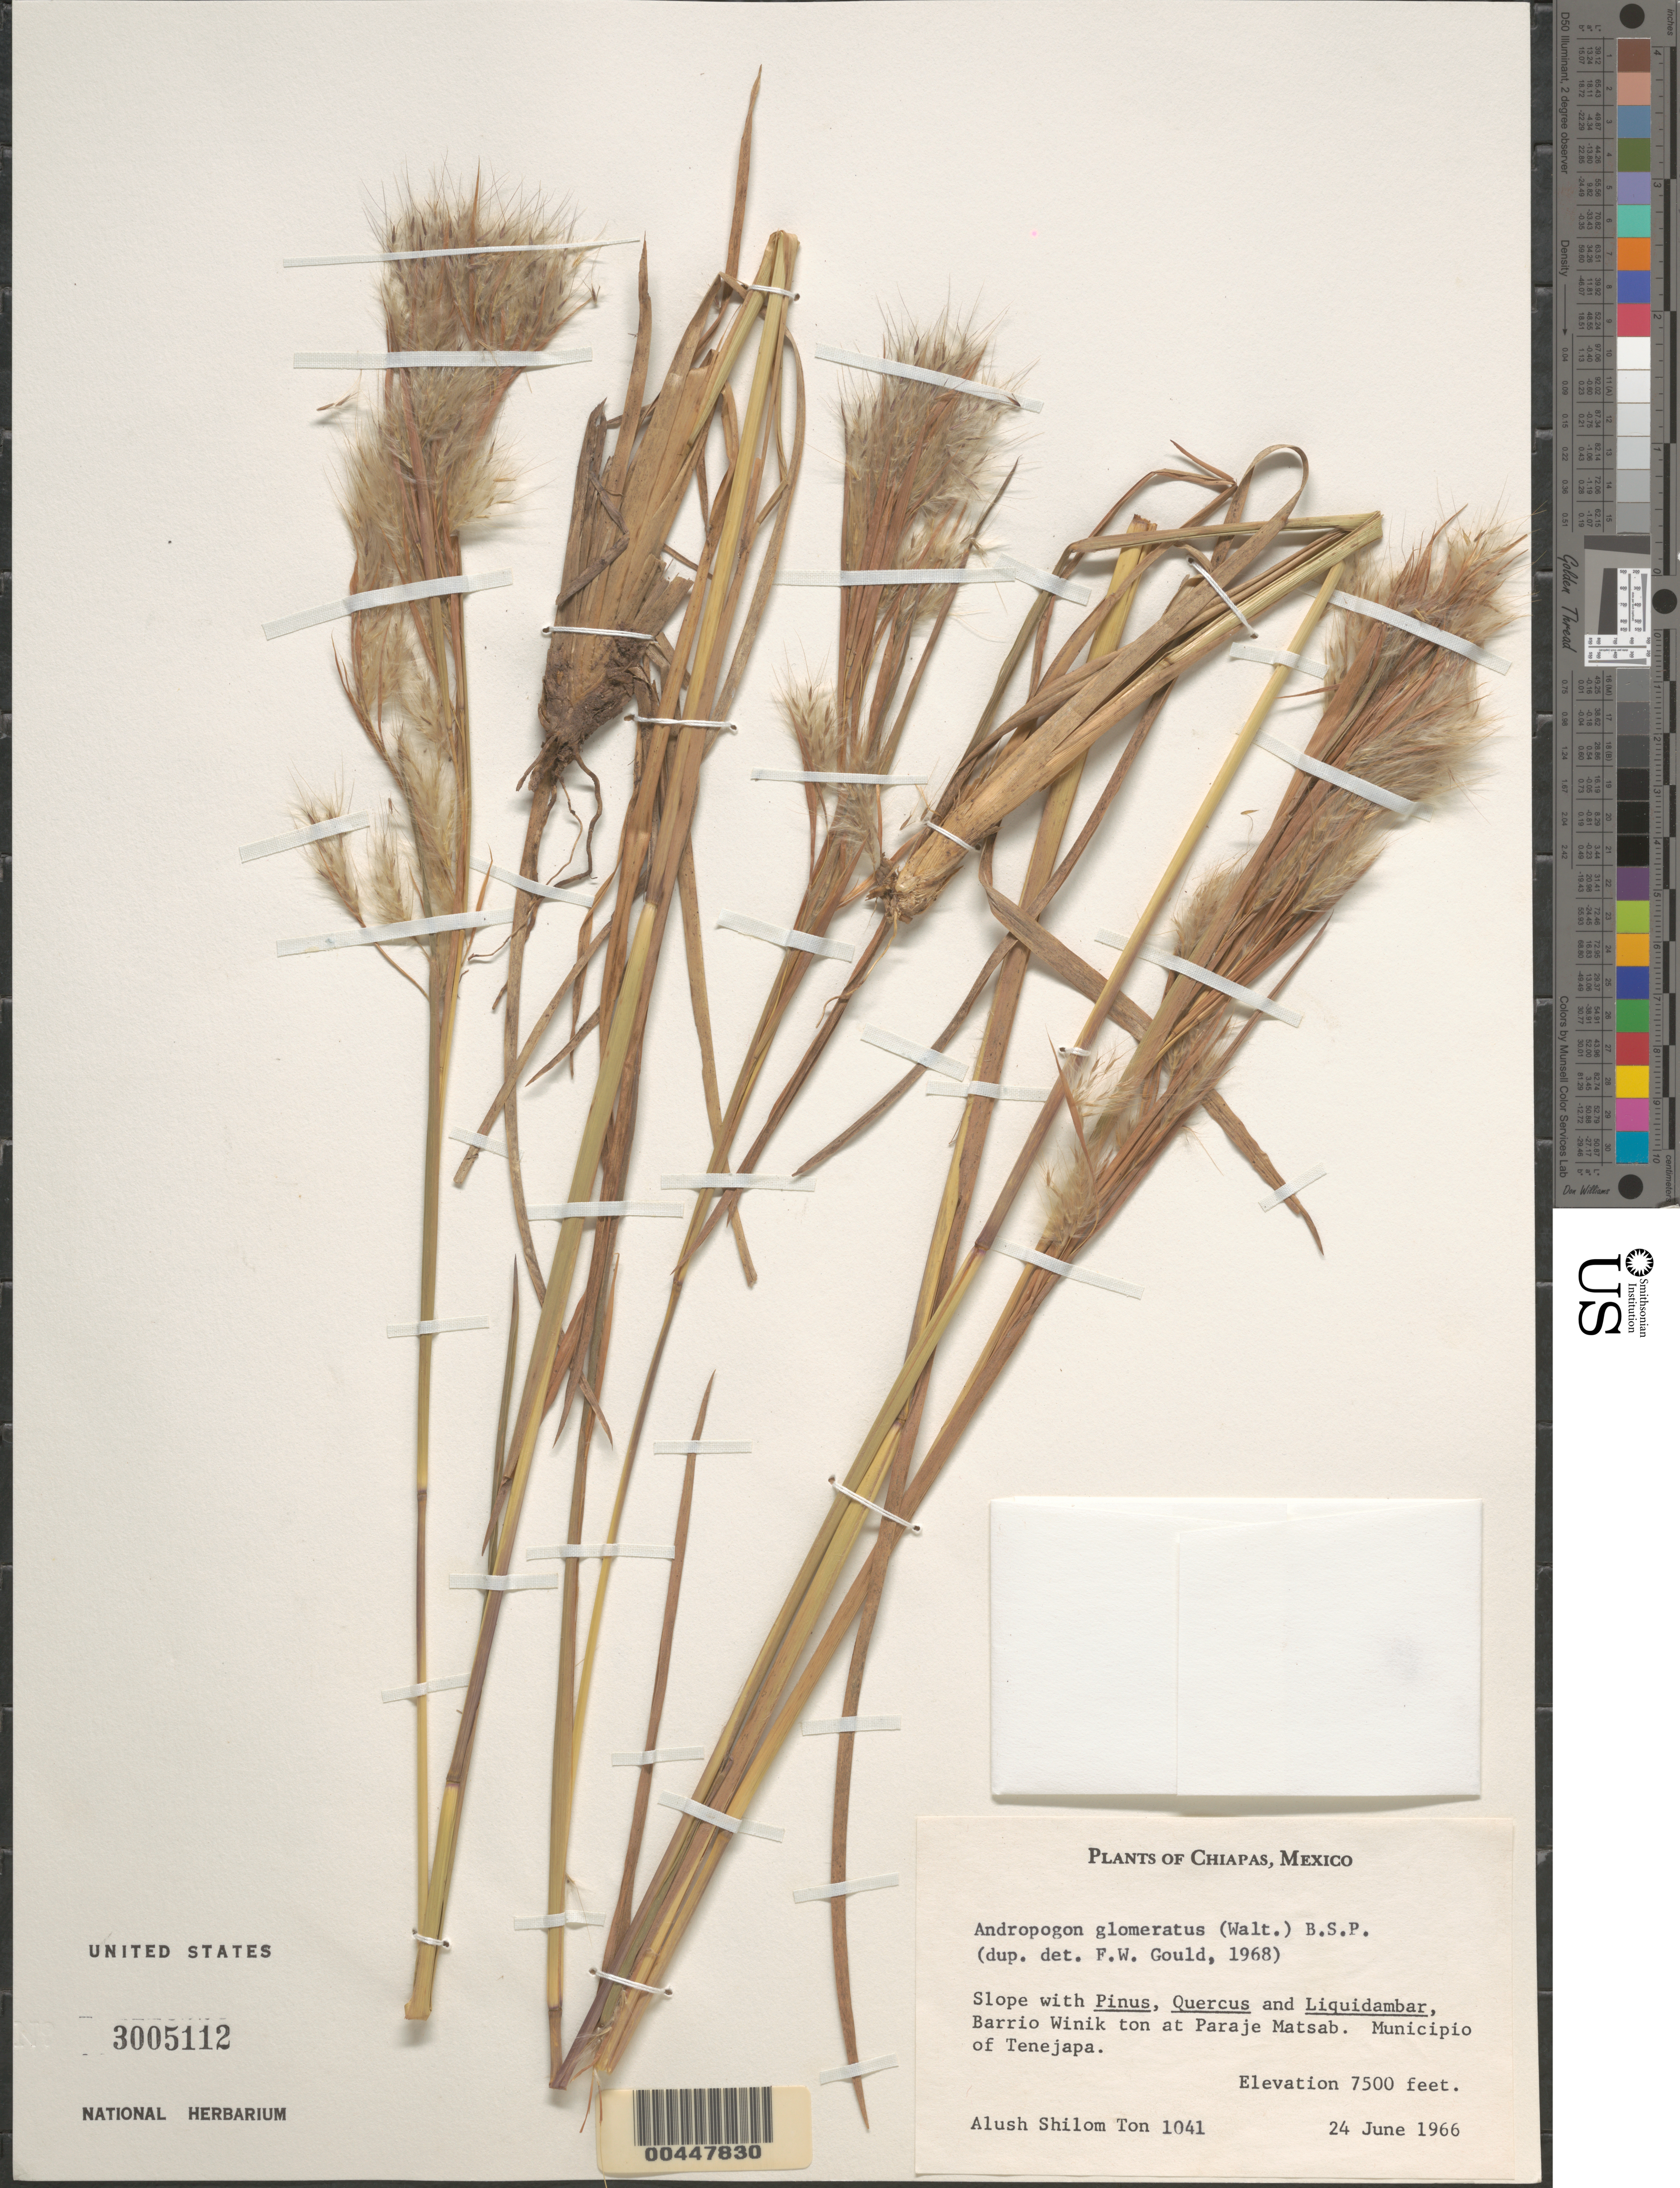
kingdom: Plantae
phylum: Tracheophyta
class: Liliopsida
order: Poales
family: Poaceae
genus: Andropogon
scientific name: Andropogon glomeratus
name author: (Walter) Britton, Stearns & Poggenb.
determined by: Gould, F. W.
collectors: A. S. Ton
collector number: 1041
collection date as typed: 24 Jun 1966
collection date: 1966-06-24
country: Mexico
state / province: Chiapas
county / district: Tenejapa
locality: Barrio Winik Ton at Paraje Matsab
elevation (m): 2286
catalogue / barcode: US 3005112